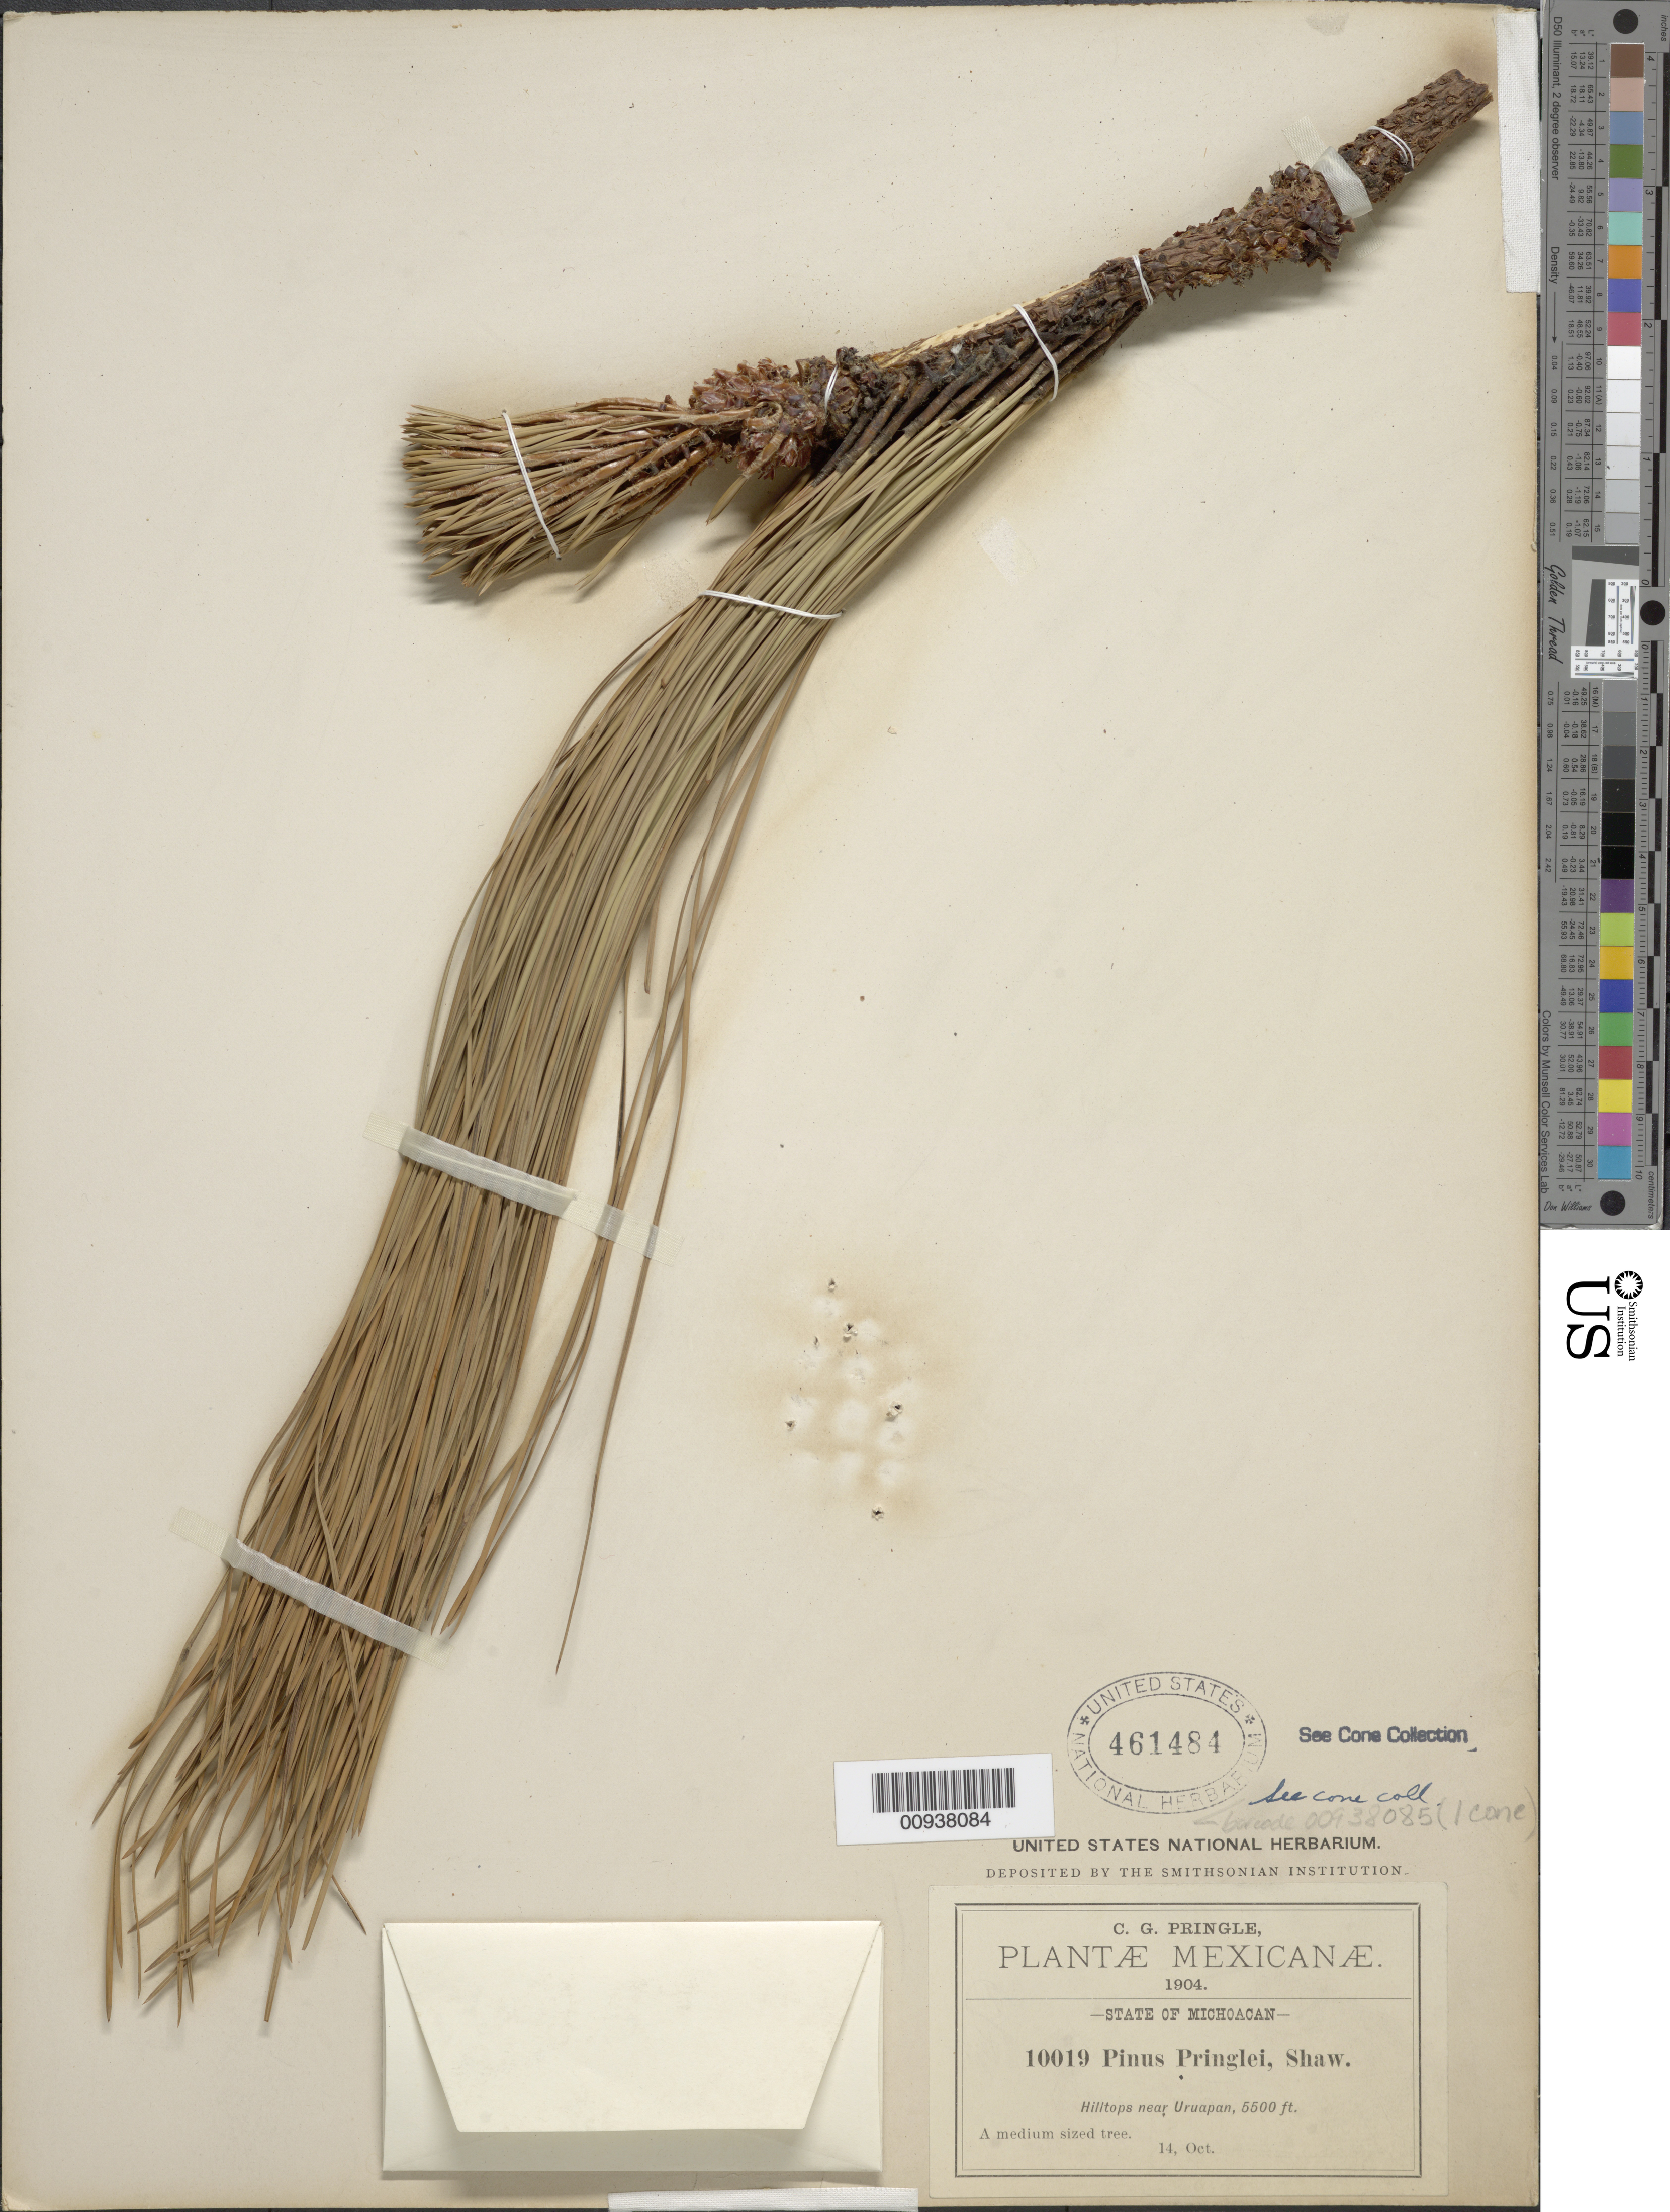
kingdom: Plantae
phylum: Tracheophyta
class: Pinopsida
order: Pinales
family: Pinaceae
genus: Pinus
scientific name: Pinus pringlei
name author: Shaw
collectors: E. W. Nelson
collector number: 10019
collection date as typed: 14 Oct 1904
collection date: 1904-10-14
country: Mexico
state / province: Michoacán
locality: Near Uruapan.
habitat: Hilltops.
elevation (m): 1676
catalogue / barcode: US 461484